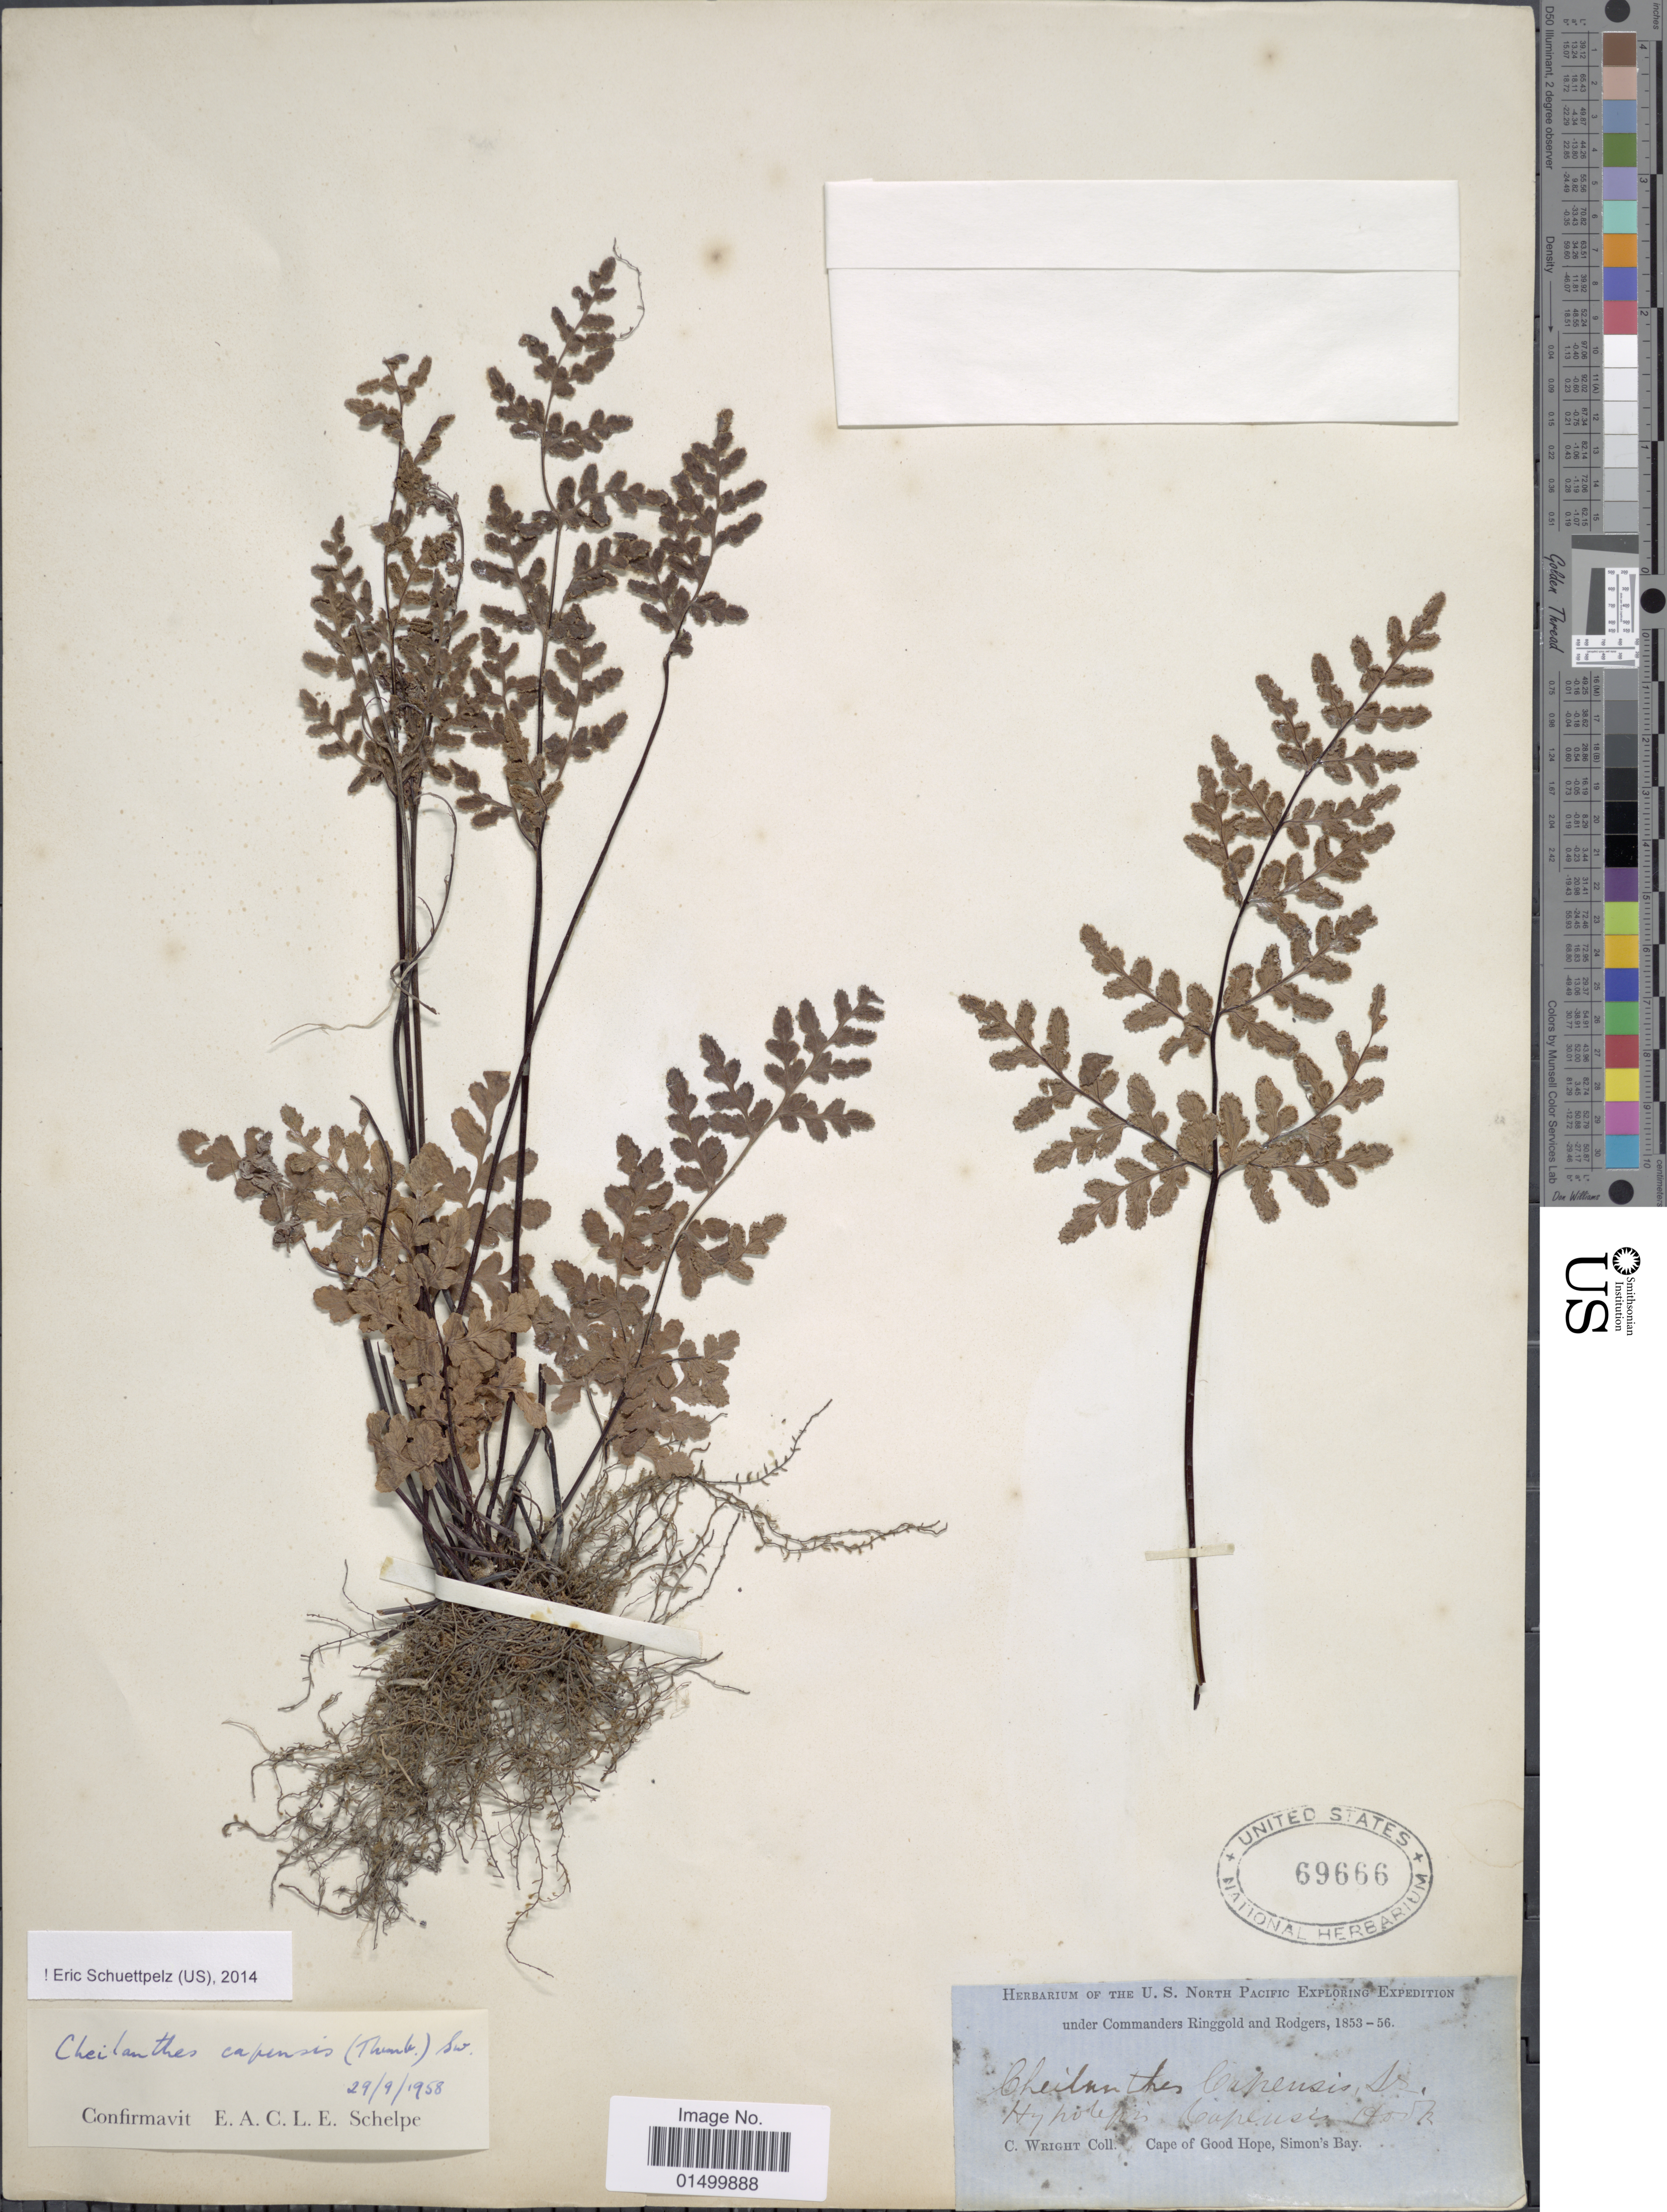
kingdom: Plantae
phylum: Tracheophyta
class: Polypodiopsida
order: Polypodiales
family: Pteridaceae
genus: Cheilanthes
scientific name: Cheilanthes capensis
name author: (Thunb.) Sw.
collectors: C. Wright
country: Canada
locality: Cape of Good Hope, Simon's Bay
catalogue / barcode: US 69666